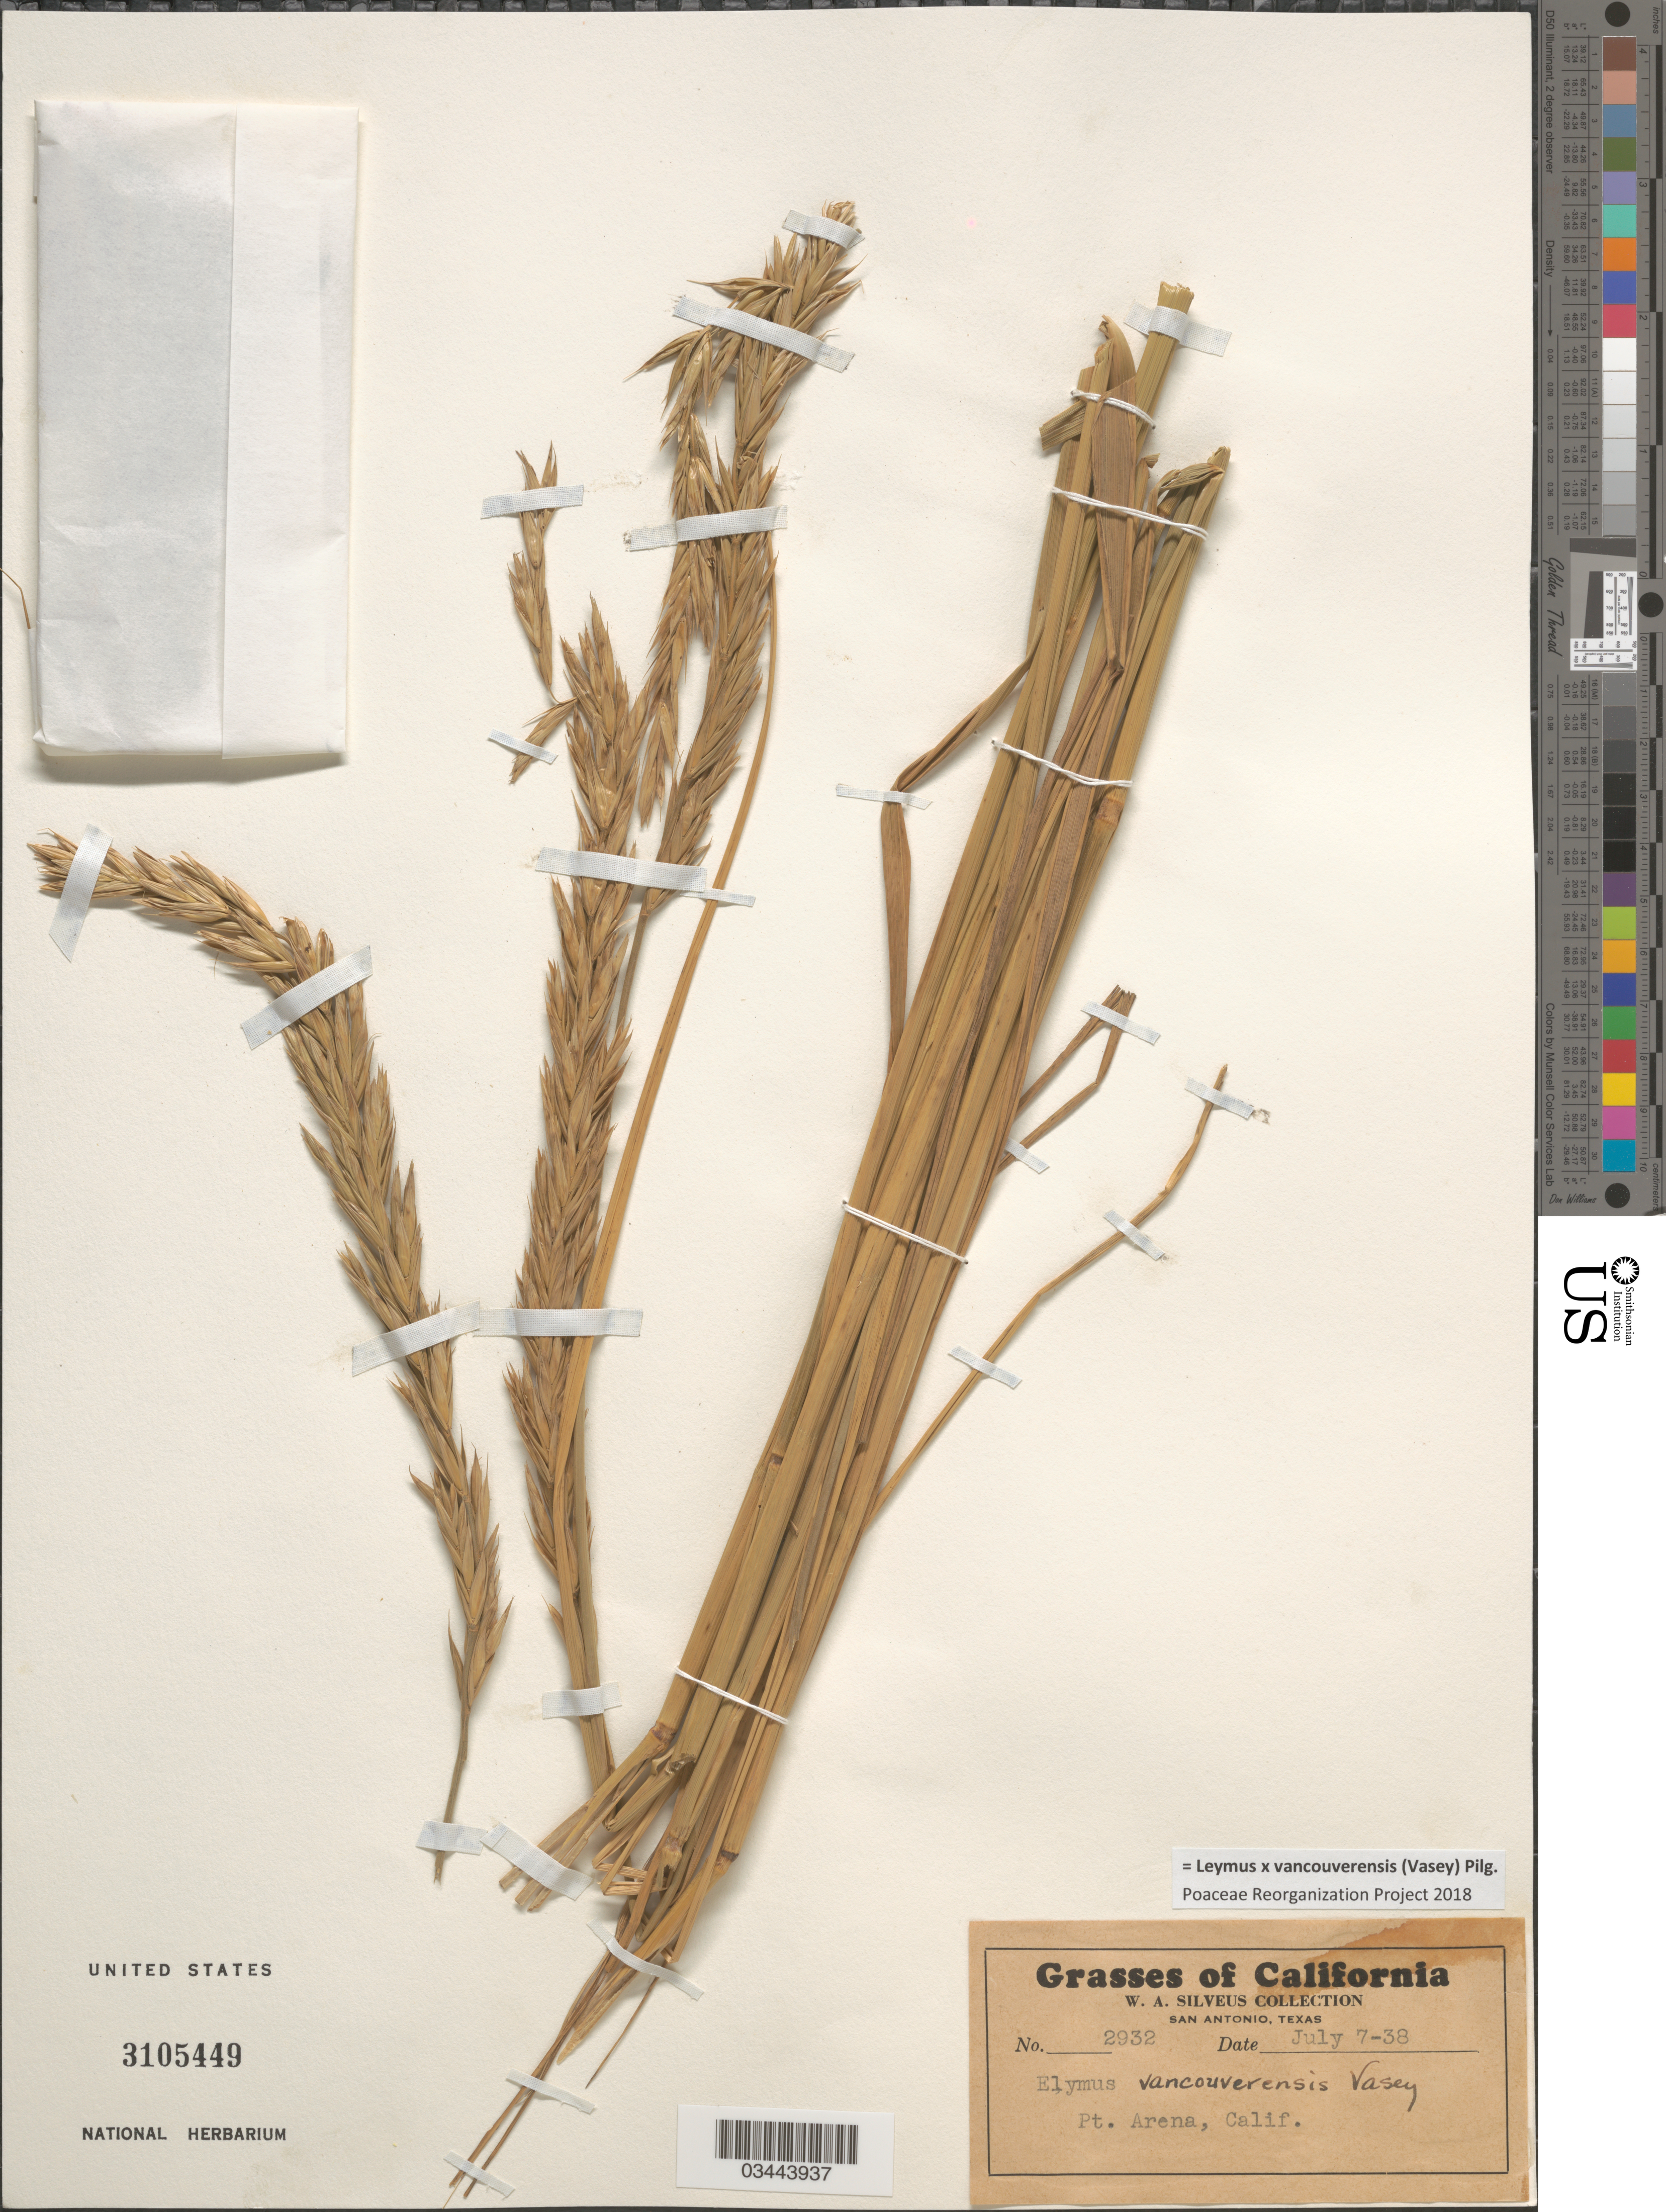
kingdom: Plantae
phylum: Tracheophyta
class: Liliopsida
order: Poales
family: Poaceae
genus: Leymus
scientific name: Leymus x vancouverensis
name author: (Vasey) Pilg.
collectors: W. Silveus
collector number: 2932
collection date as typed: Transcribed d/m/y: 7/7/38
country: United States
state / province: California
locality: Pt. Arena.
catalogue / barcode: US 3105449